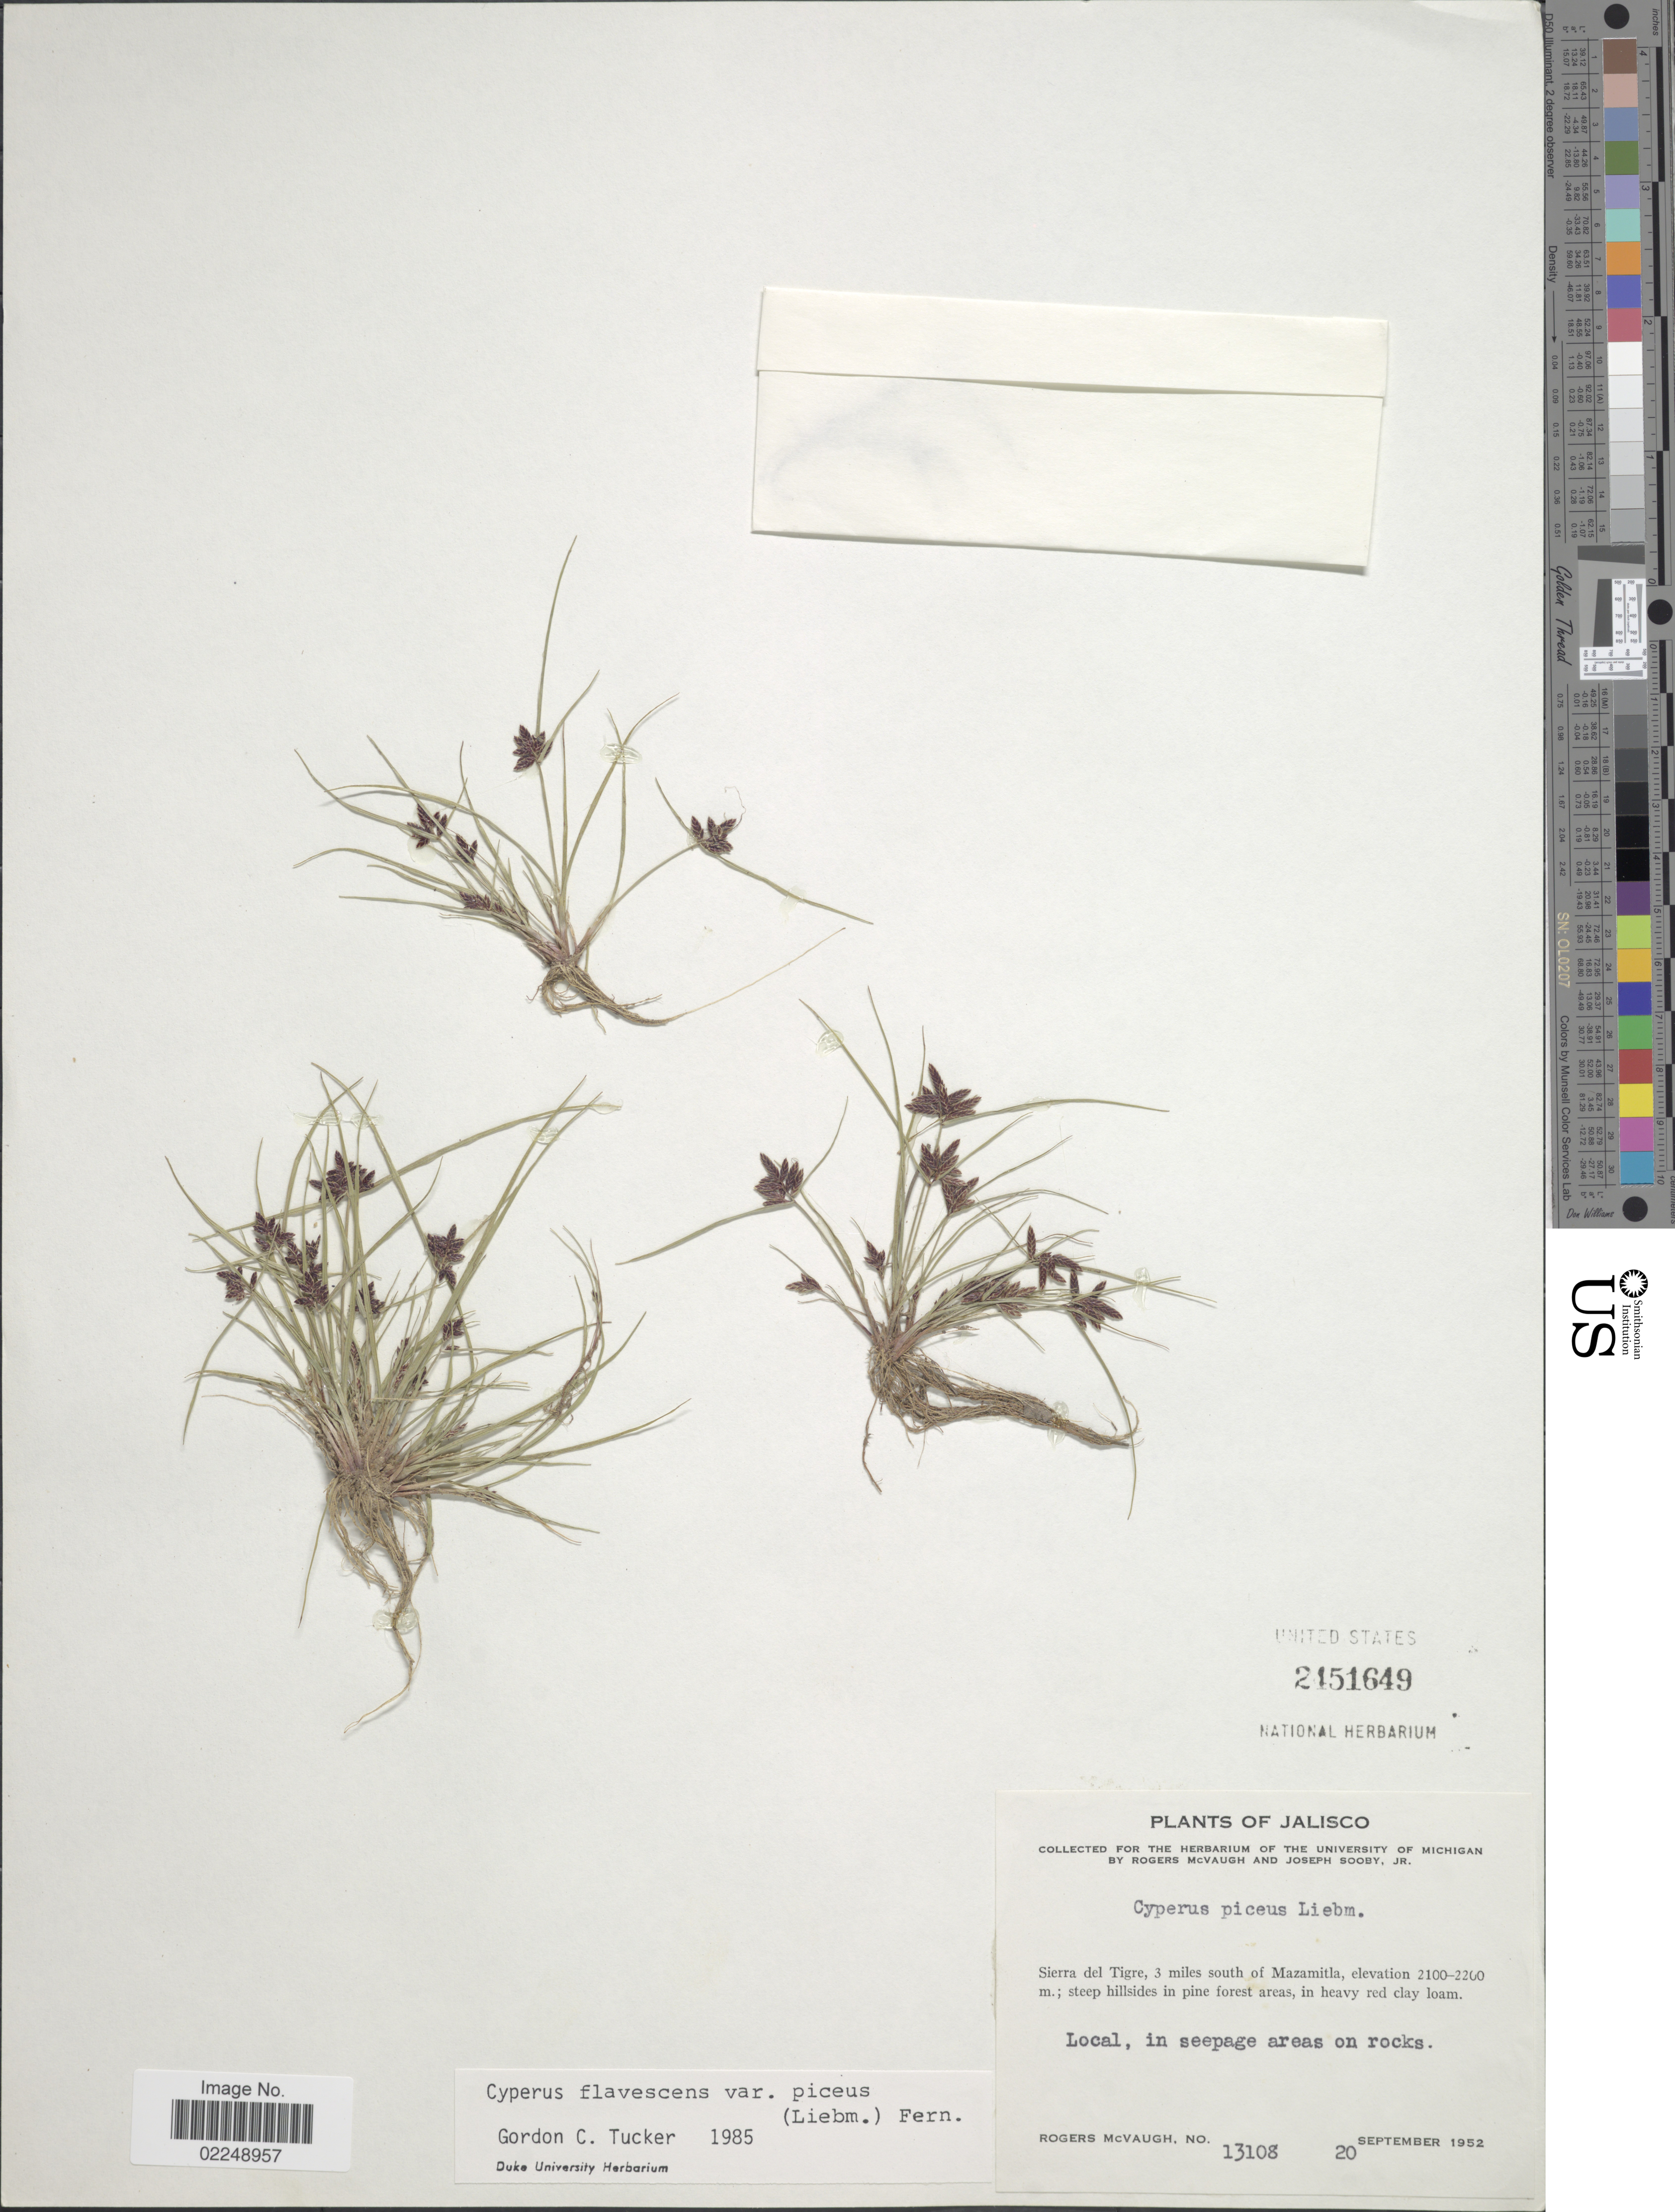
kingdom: Plantae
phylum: Tracheophyta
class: Liliopsida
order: Poales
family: Cyperaceae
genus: Cyperus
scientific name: Cyperus flavescens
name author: L.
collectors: R. McVaugh & J. Sooby Jr.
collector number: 13108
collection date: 1952-09-20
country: Mexico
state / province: Jalisco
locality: Sierra del Tigre, 3 miles south of Mazamitla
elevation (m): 2100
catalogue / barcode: US 2451649